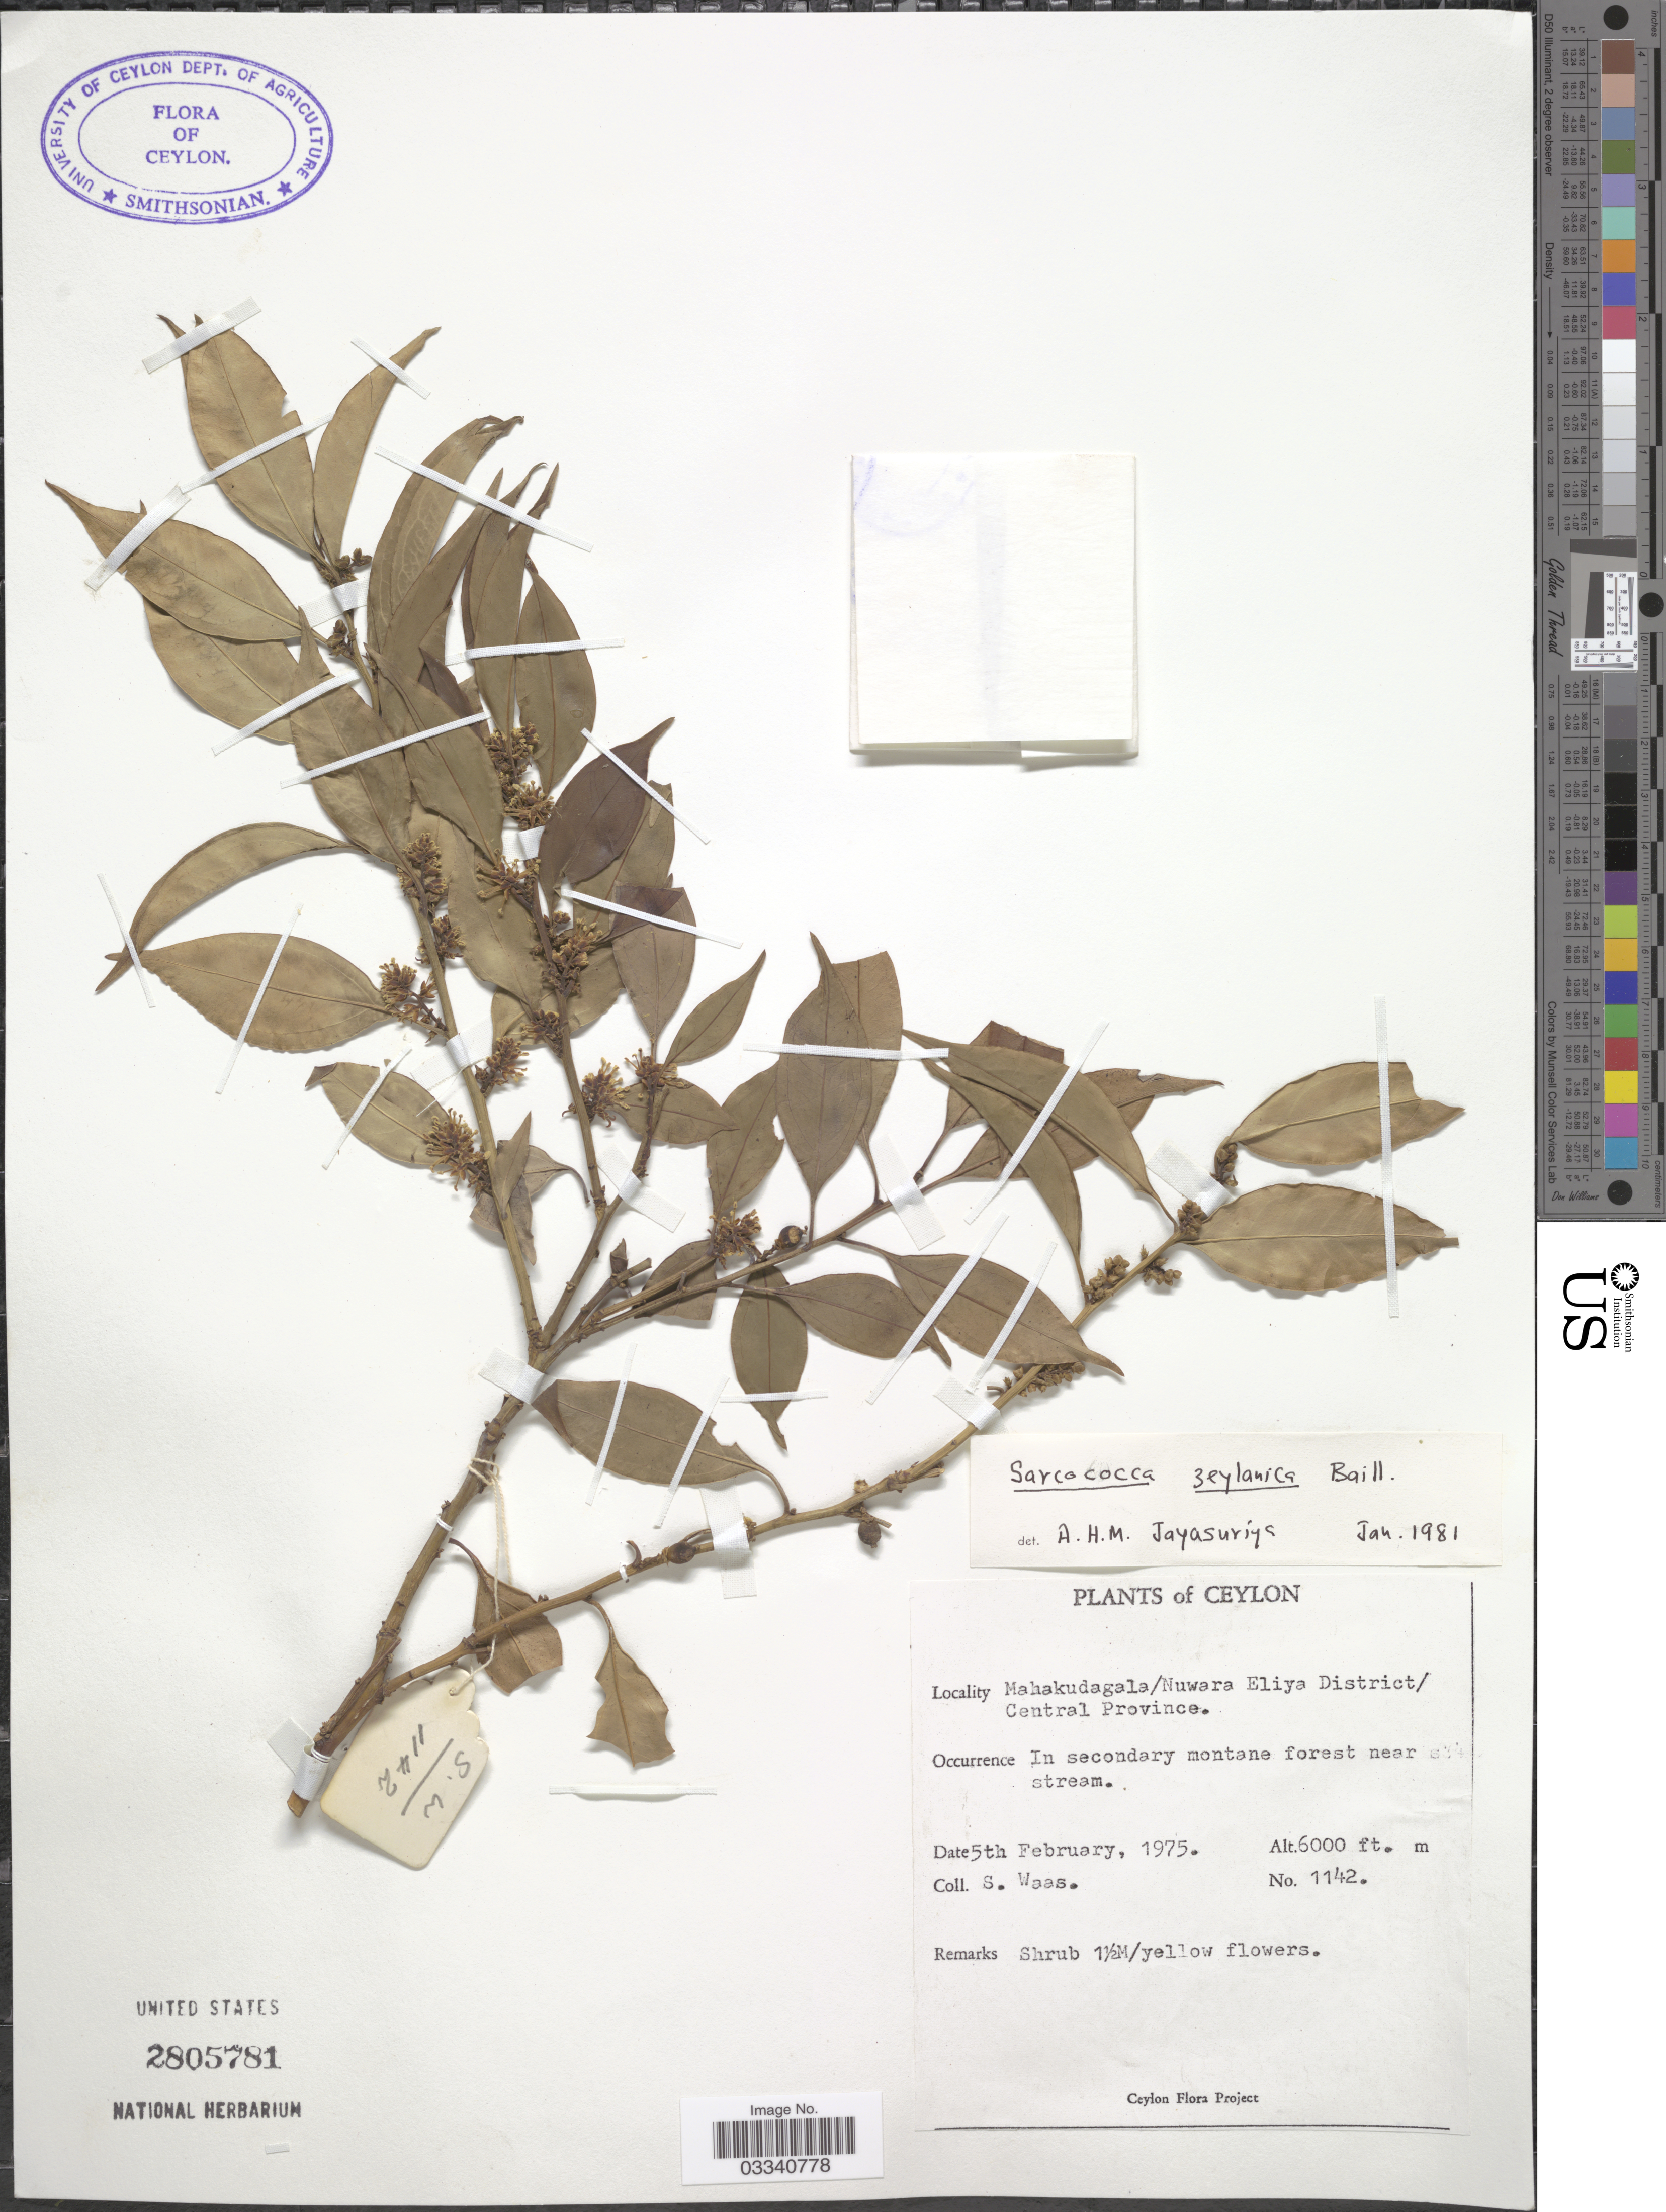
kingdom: Plantae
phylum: Tracheophyta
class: Magnoliopsida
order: Buxales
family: Buxaceae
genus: Sarcococca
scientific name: Sarcococca zeylanica var. zeylanica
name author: Baill.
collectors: S. Waas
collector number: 1142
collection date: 1975-02-05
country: Sri Lanka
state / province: Central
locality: Ceylon. Mahakudagala/ Nuwara Eliya District.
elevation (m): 1829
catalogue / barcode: US 2805781